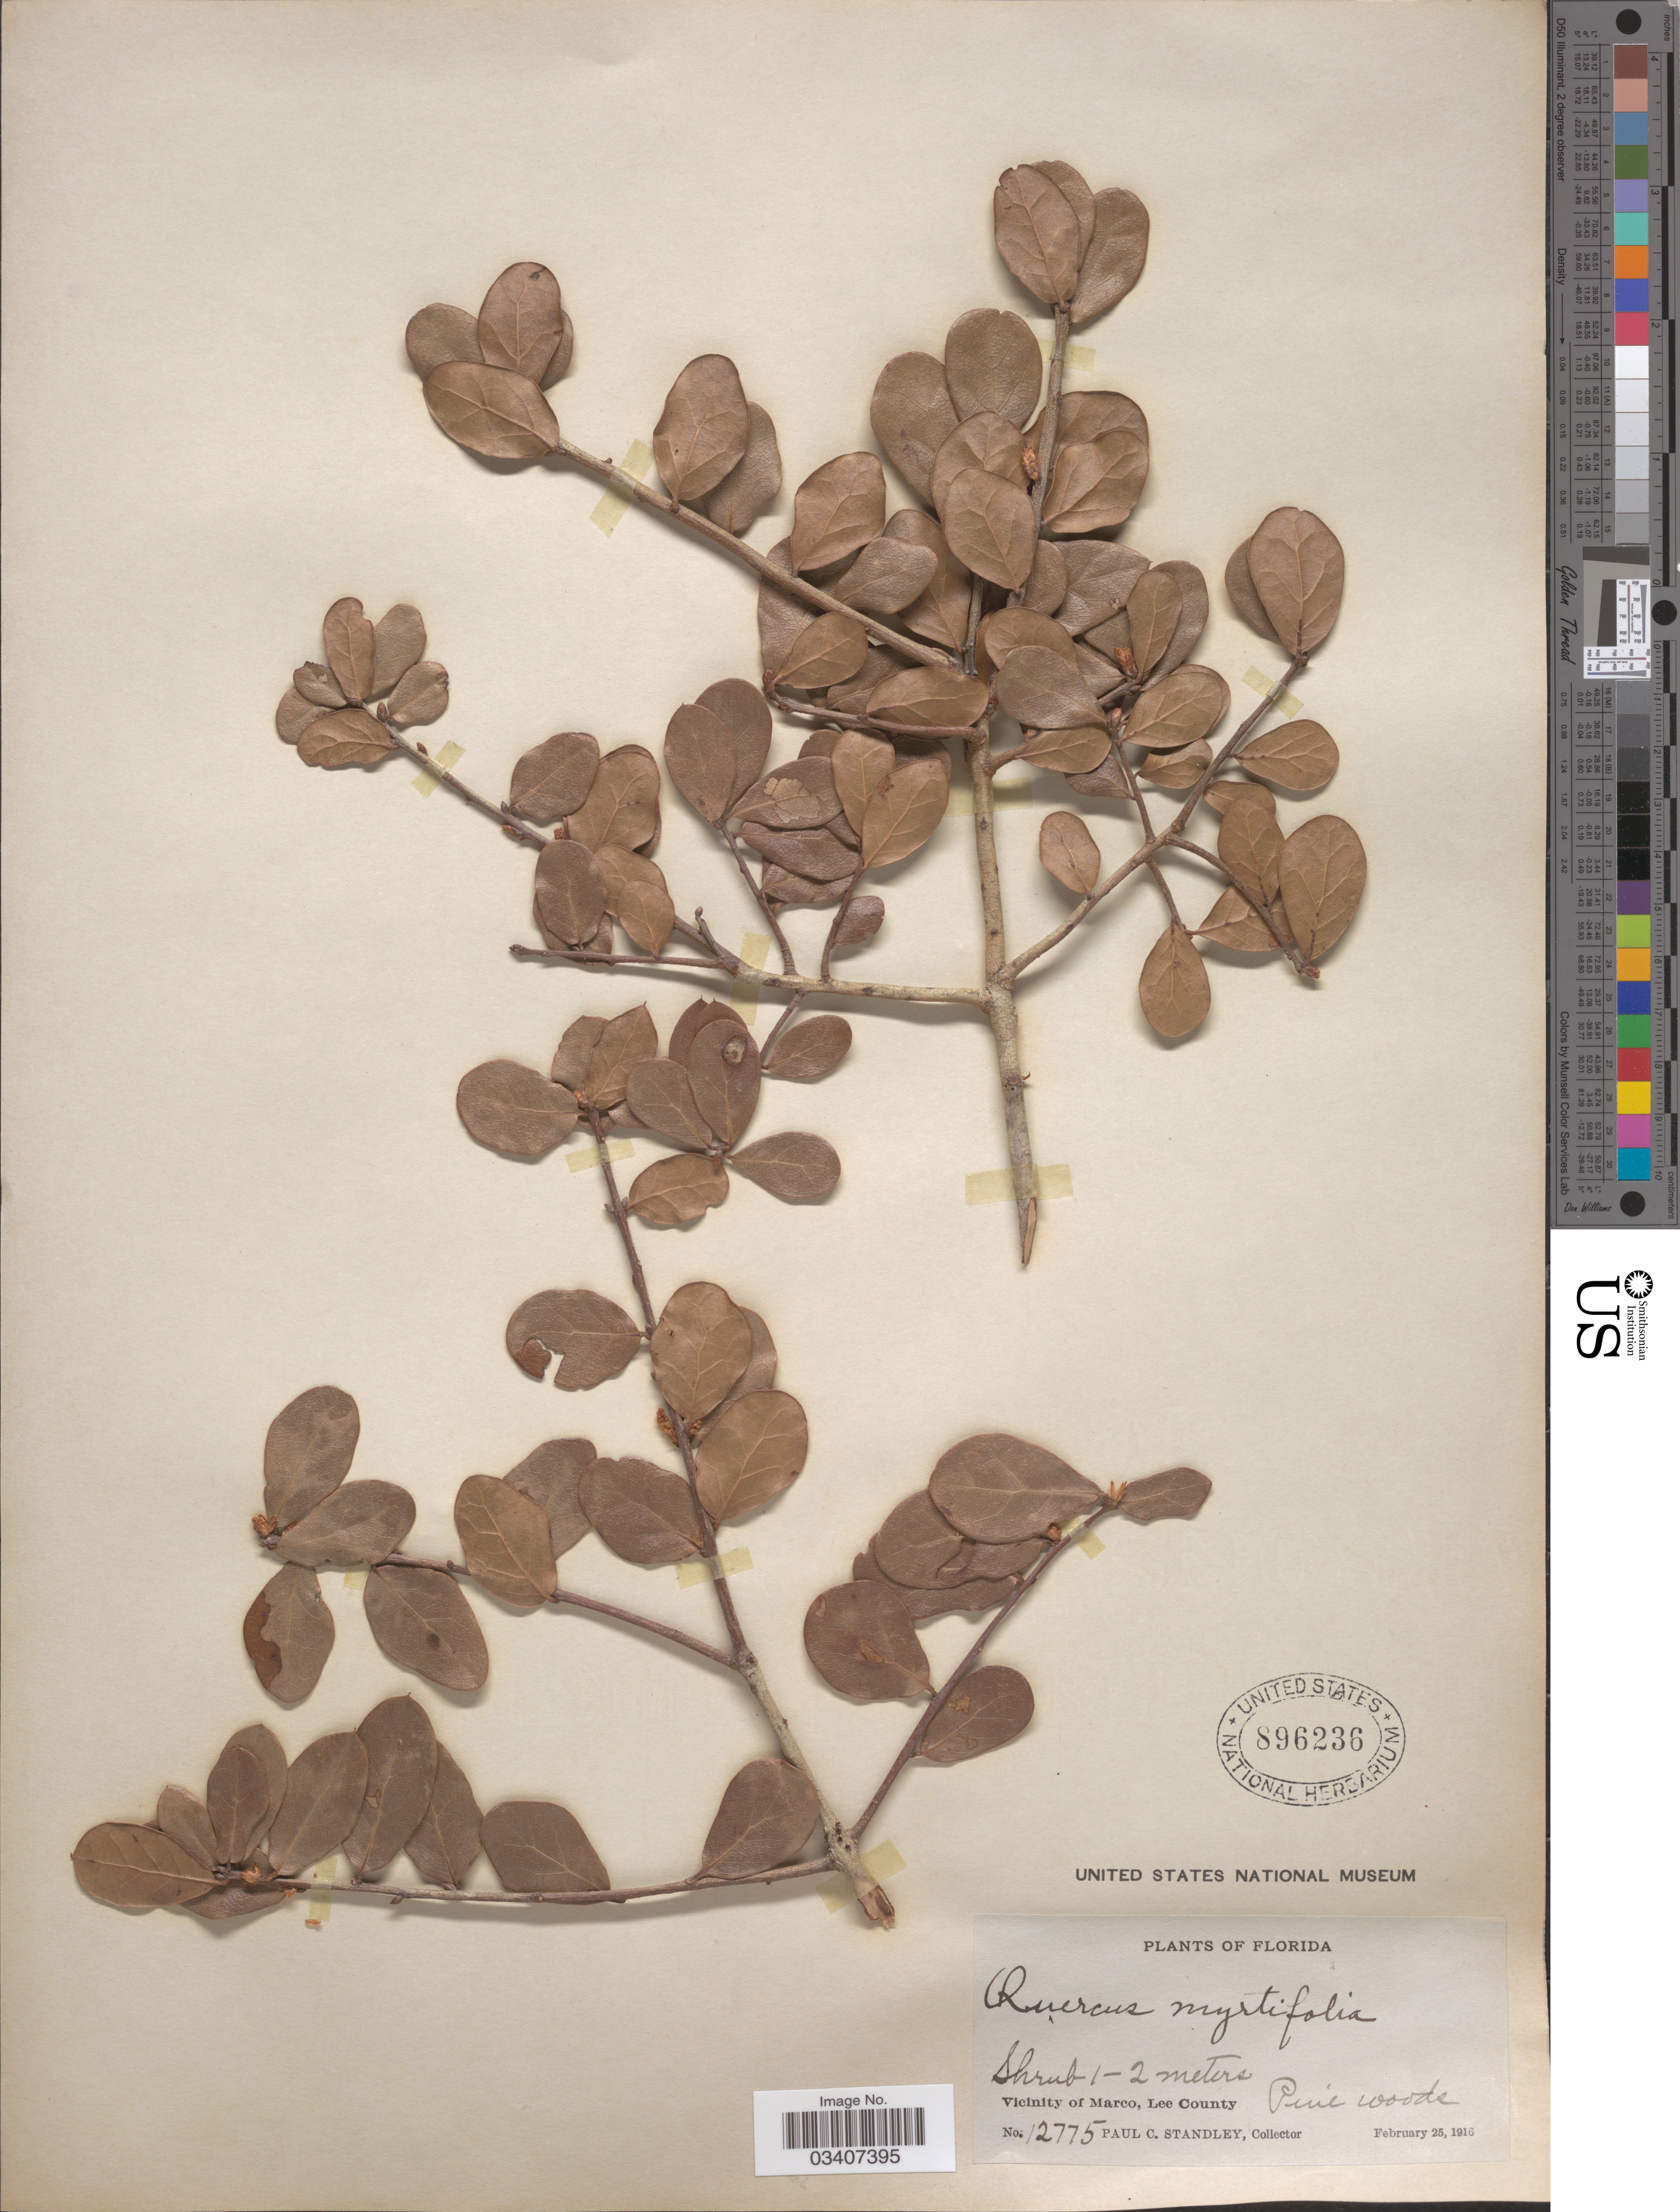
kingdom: Plantae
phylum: Tracheophyta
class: Magnoliopsida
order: Fagales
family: Fagaceae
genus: Quercus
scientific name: Quercus myrtifolia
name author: Willd.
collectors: P. C. Standley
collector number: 12775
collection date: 1916-02-25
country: United States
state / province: Florida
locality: Vicinity of Marco, Lee County. Pine woods.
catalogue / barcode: US 896236